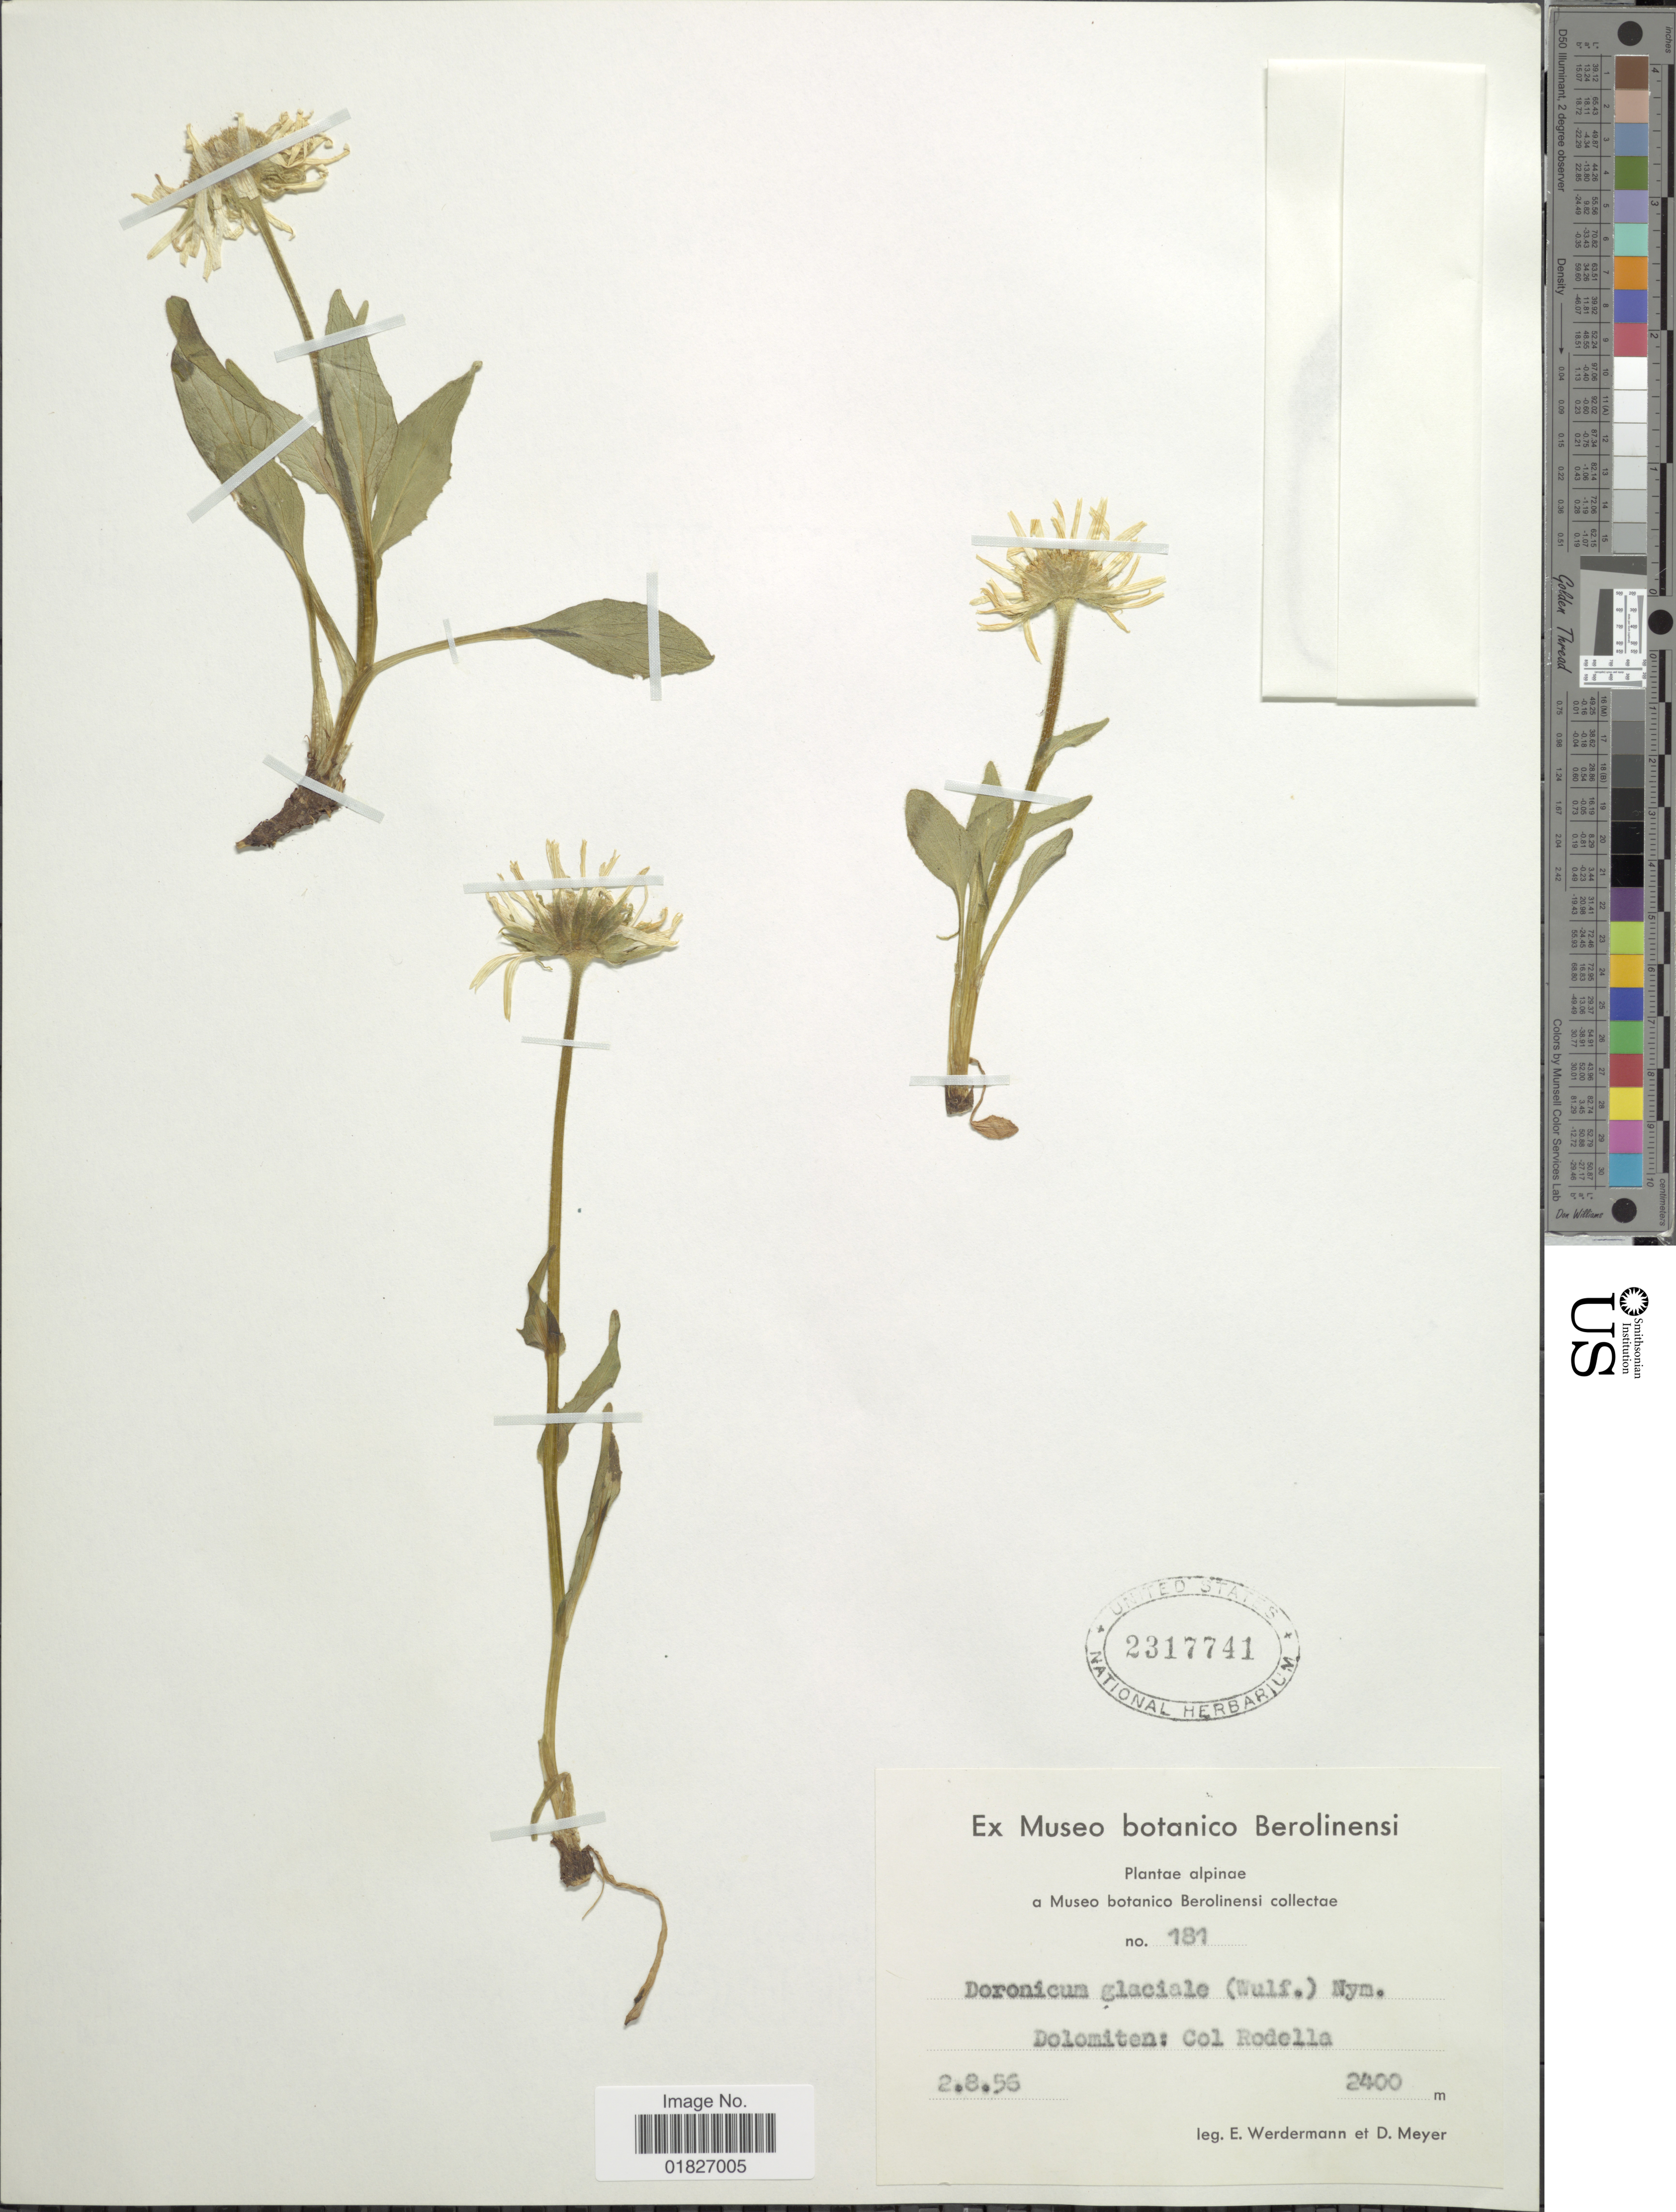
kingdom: Plantae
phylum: Tracheophyta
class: Magnoliopsida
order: Asterales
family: Asteraceae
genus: Doronicum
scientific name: Doronicum glaciale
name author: (Wulfen) Nyman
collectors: E. Werdermann & D. Meyer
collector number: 181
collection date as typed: Transcribed d/m/y: 2/8/56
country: Italy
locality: Dolomiten, Col Rodella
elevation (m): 2400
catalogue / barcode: US 2317741